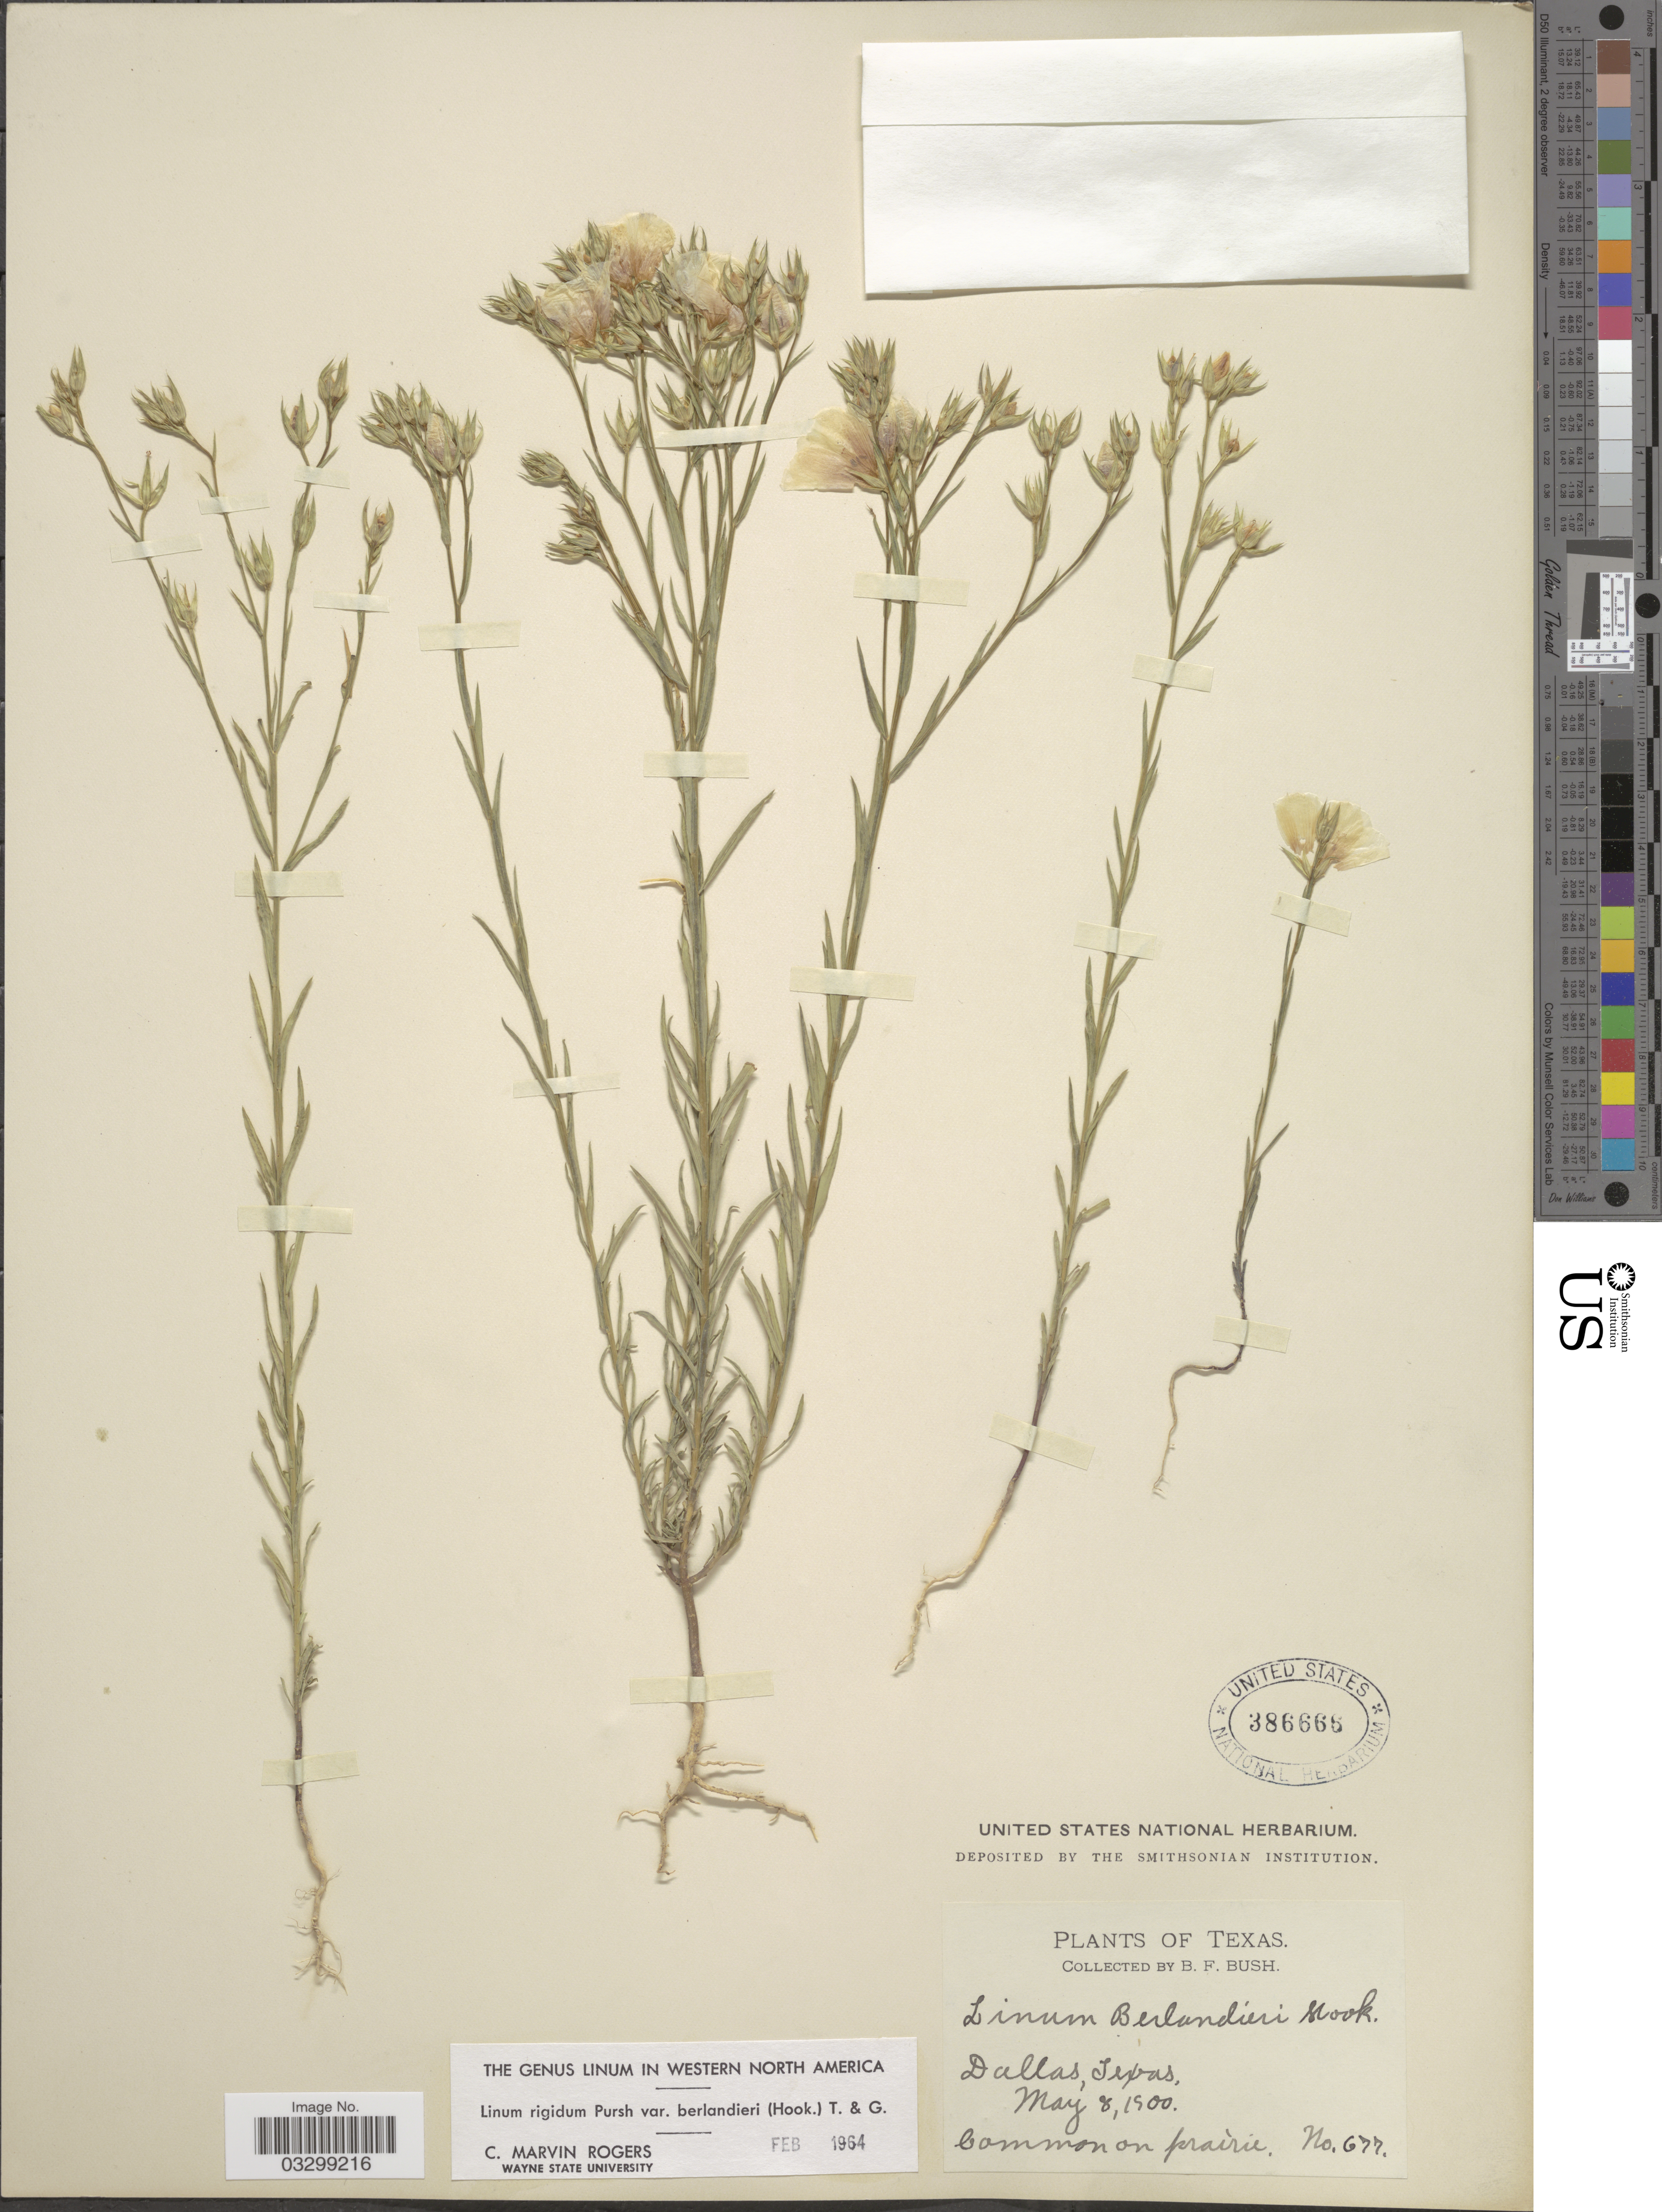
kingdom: Plantae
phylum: Tracheophyta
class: Magnoliopsida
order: Malpighiales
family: Linaceae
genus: Linum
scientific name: Linum rigidum var. berlandieri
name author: Pursh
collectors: B. F. Bush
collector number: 677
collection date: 1900-05-08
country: United States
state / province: Texas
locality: Dallas.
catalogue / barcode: US 386666